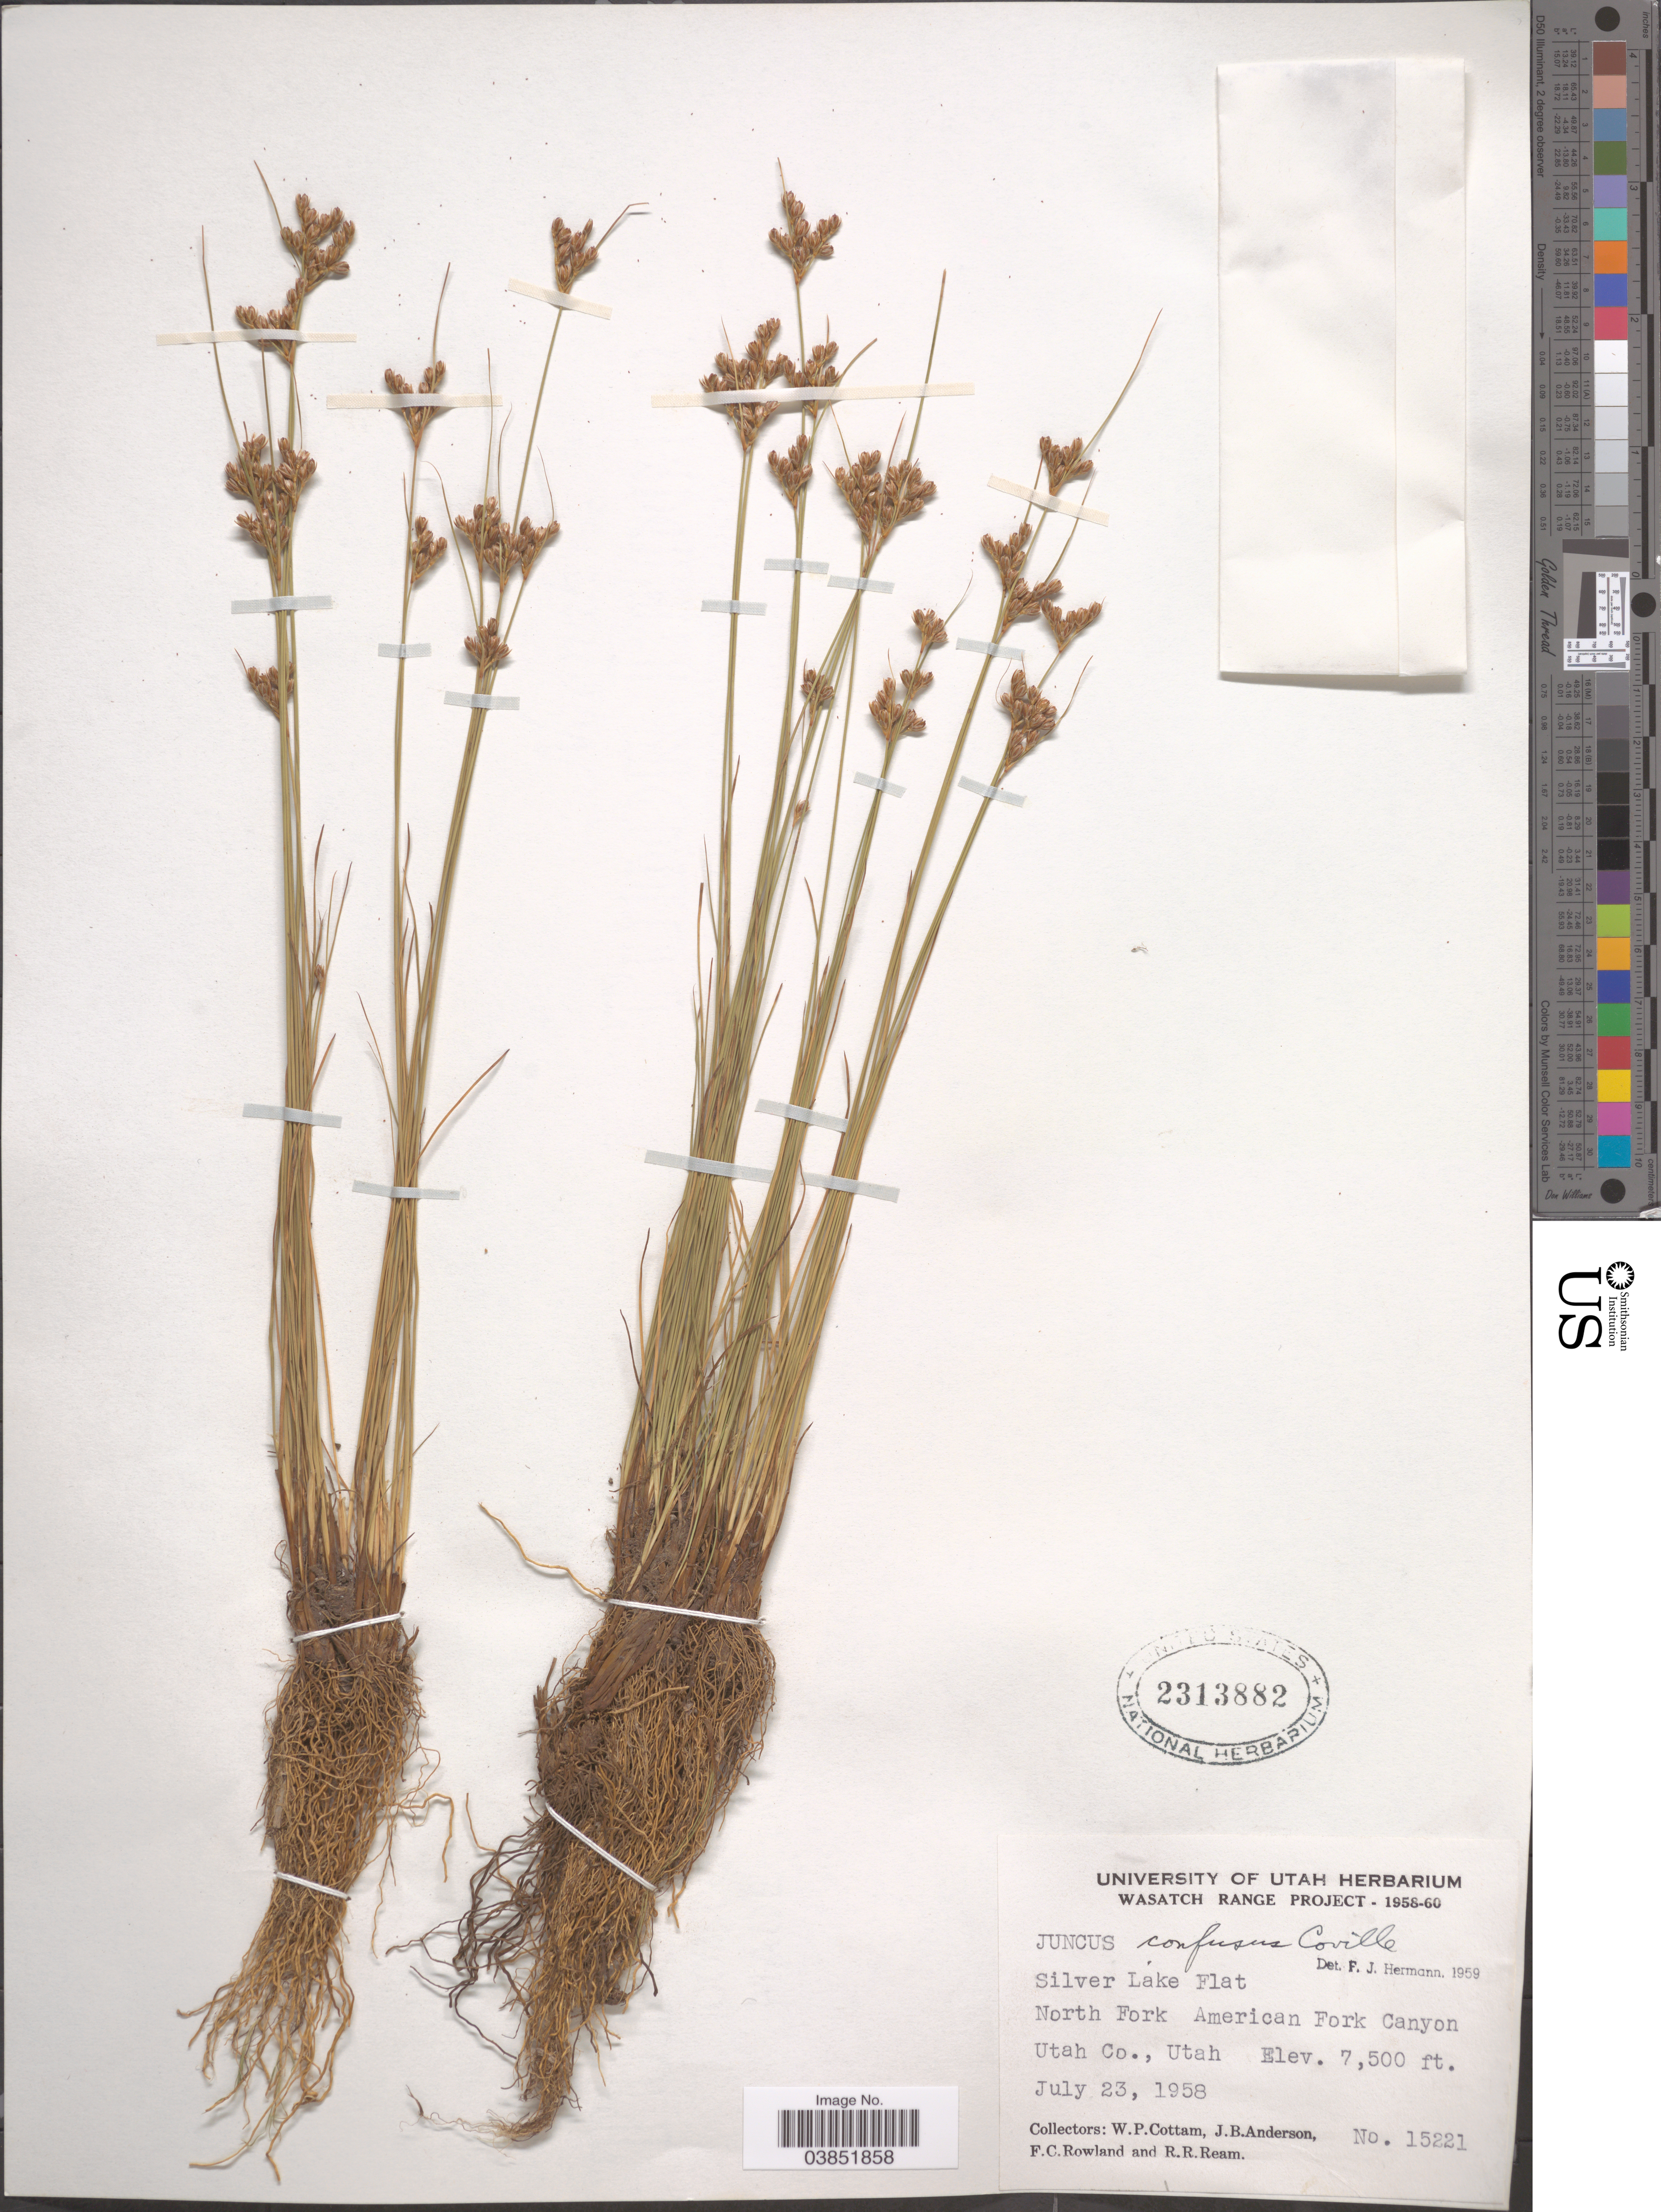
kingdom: Plantae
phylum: Tracheophyta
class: Liliopsida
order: Poales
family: Juncaceae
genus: Juncus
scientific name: Juncus confusus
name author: Coville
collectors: W. Cottam & J. B. Anderson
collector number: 15221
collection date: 1958-07-23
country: United States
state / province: Utah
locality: Wasatch Range Project. Silver Lake Flat. North Fork American Fork Canyon. Utah Co.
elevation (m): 2286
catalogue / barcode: US 2313882